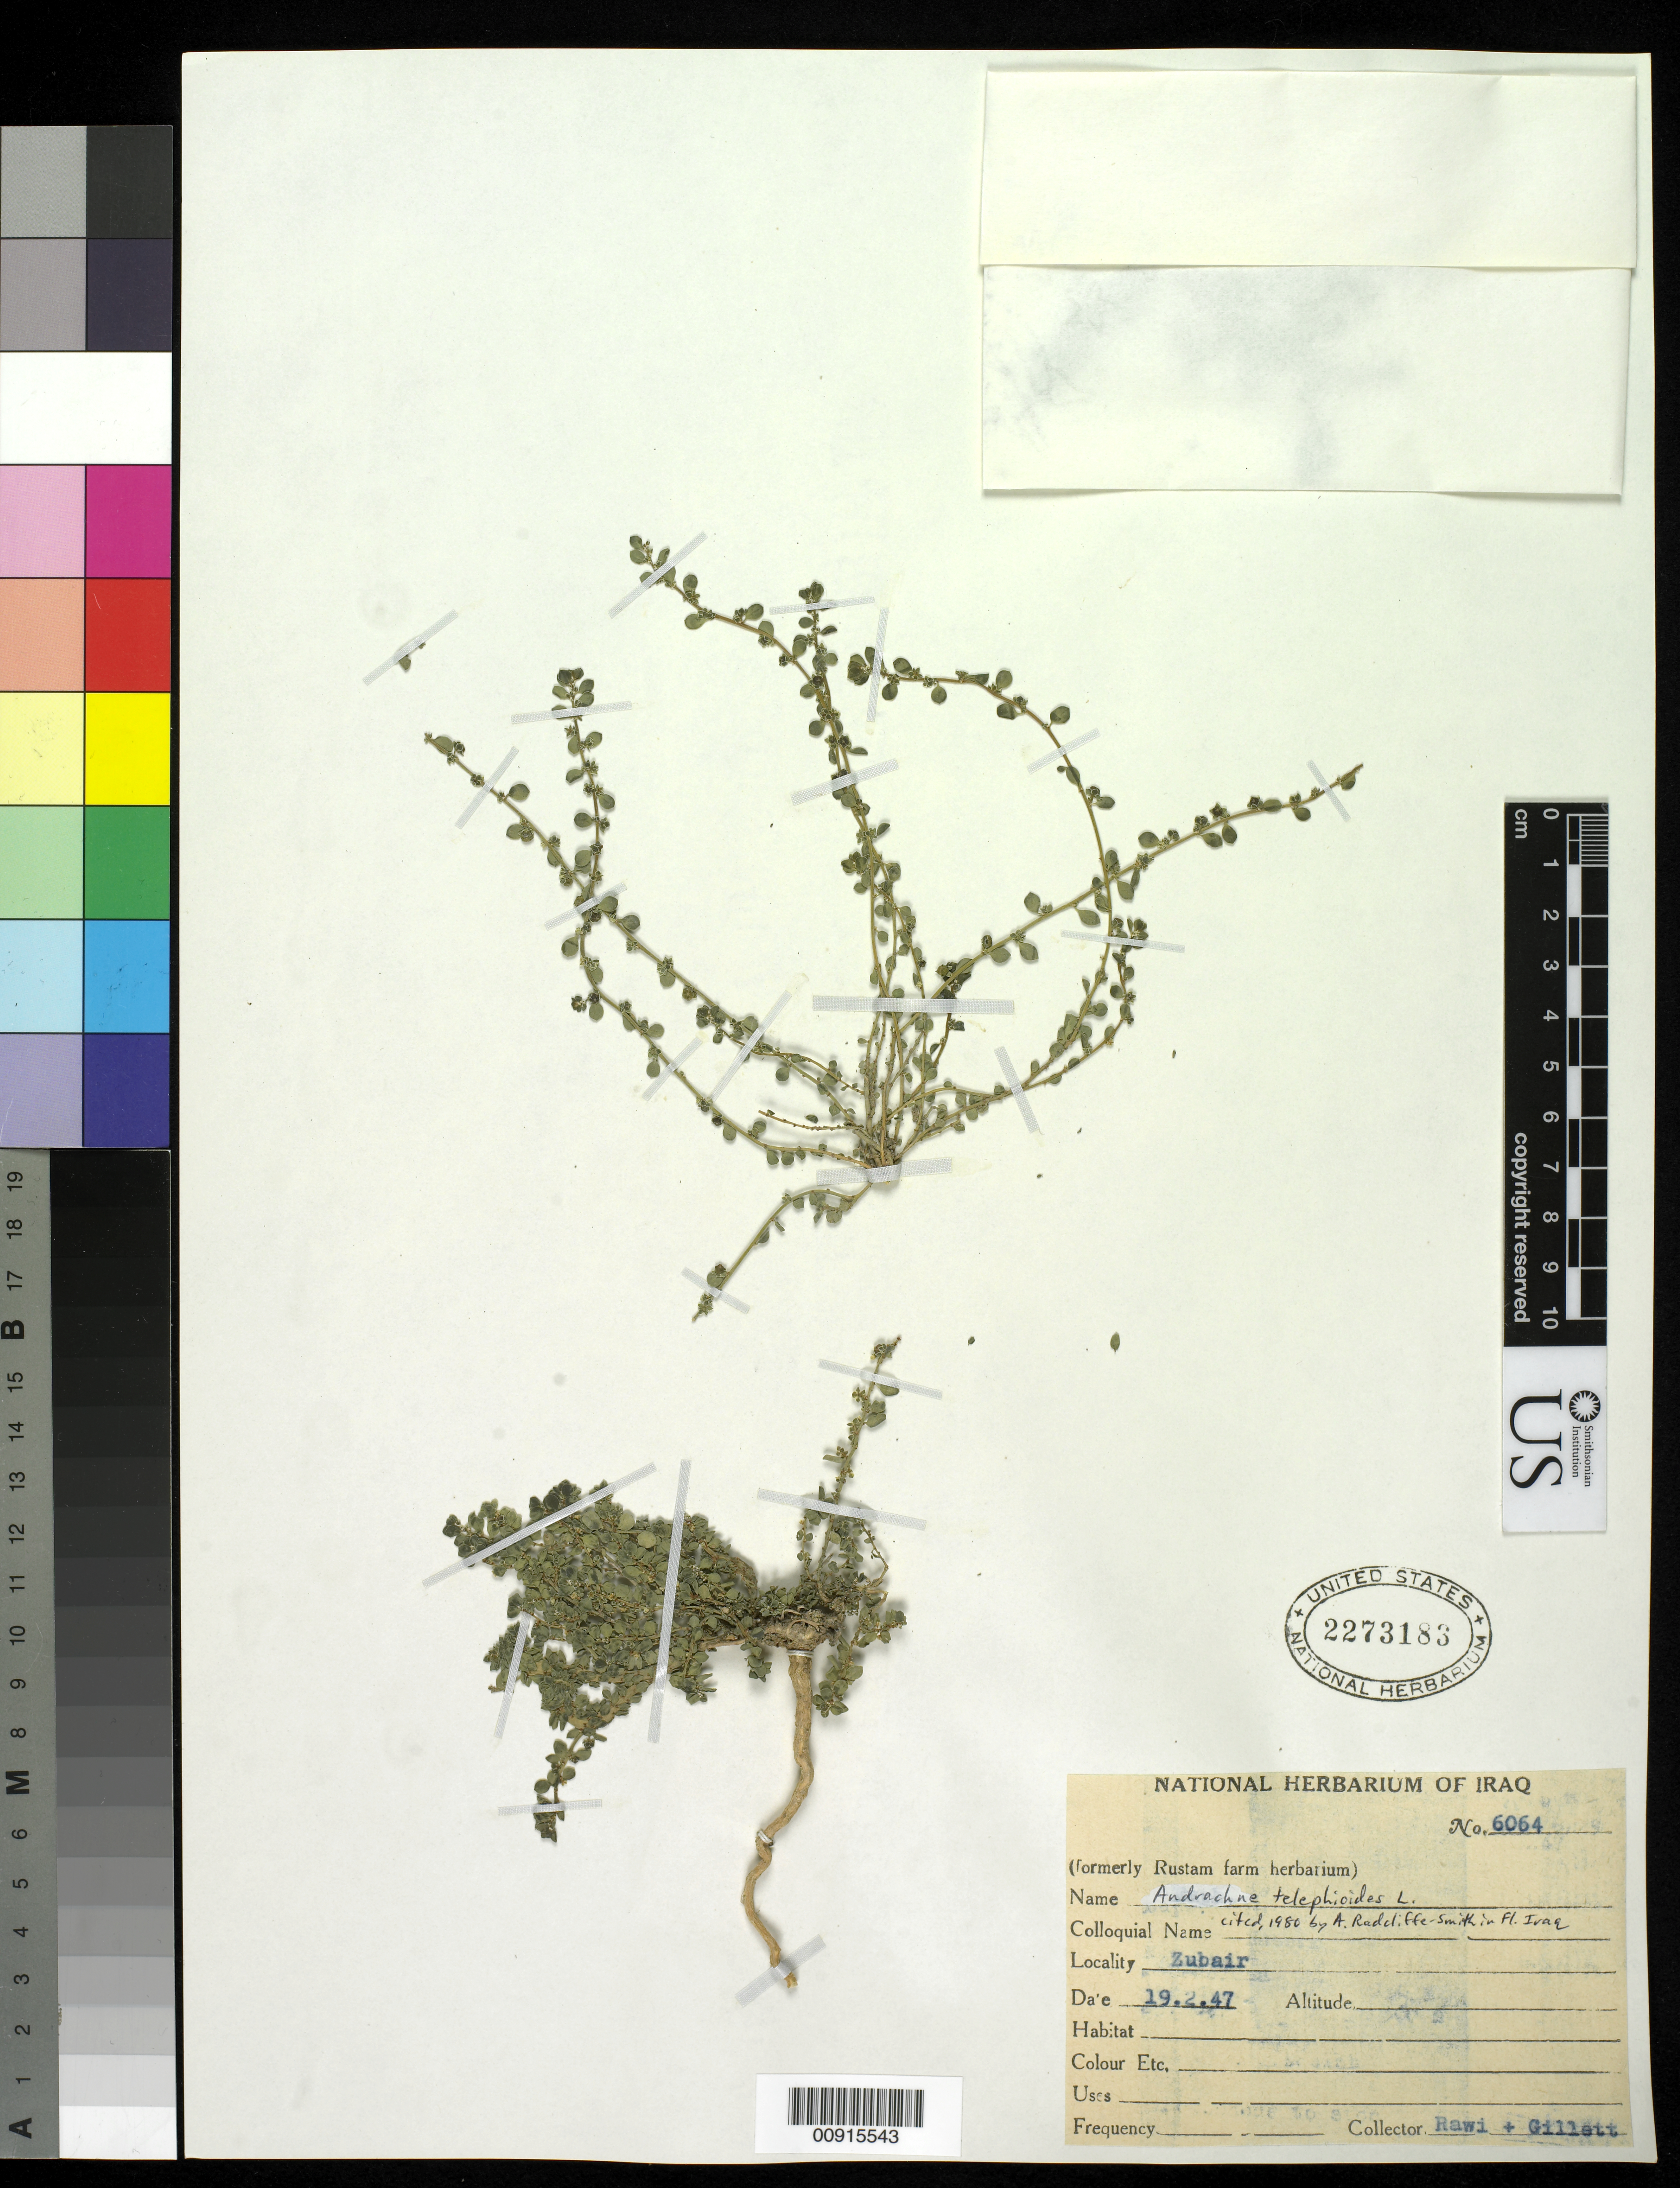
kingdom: Plantae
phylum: Tracheophyta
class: Magnoliopsida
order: Malpighiales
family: Phyllanthaceae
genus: Andrachne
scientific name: Andrachne telephioides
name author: L.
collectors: -. Rawi & Gillett, --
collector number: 6064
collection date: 1947-02-19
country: Iraq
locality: Zubair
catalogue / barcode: US 2273183